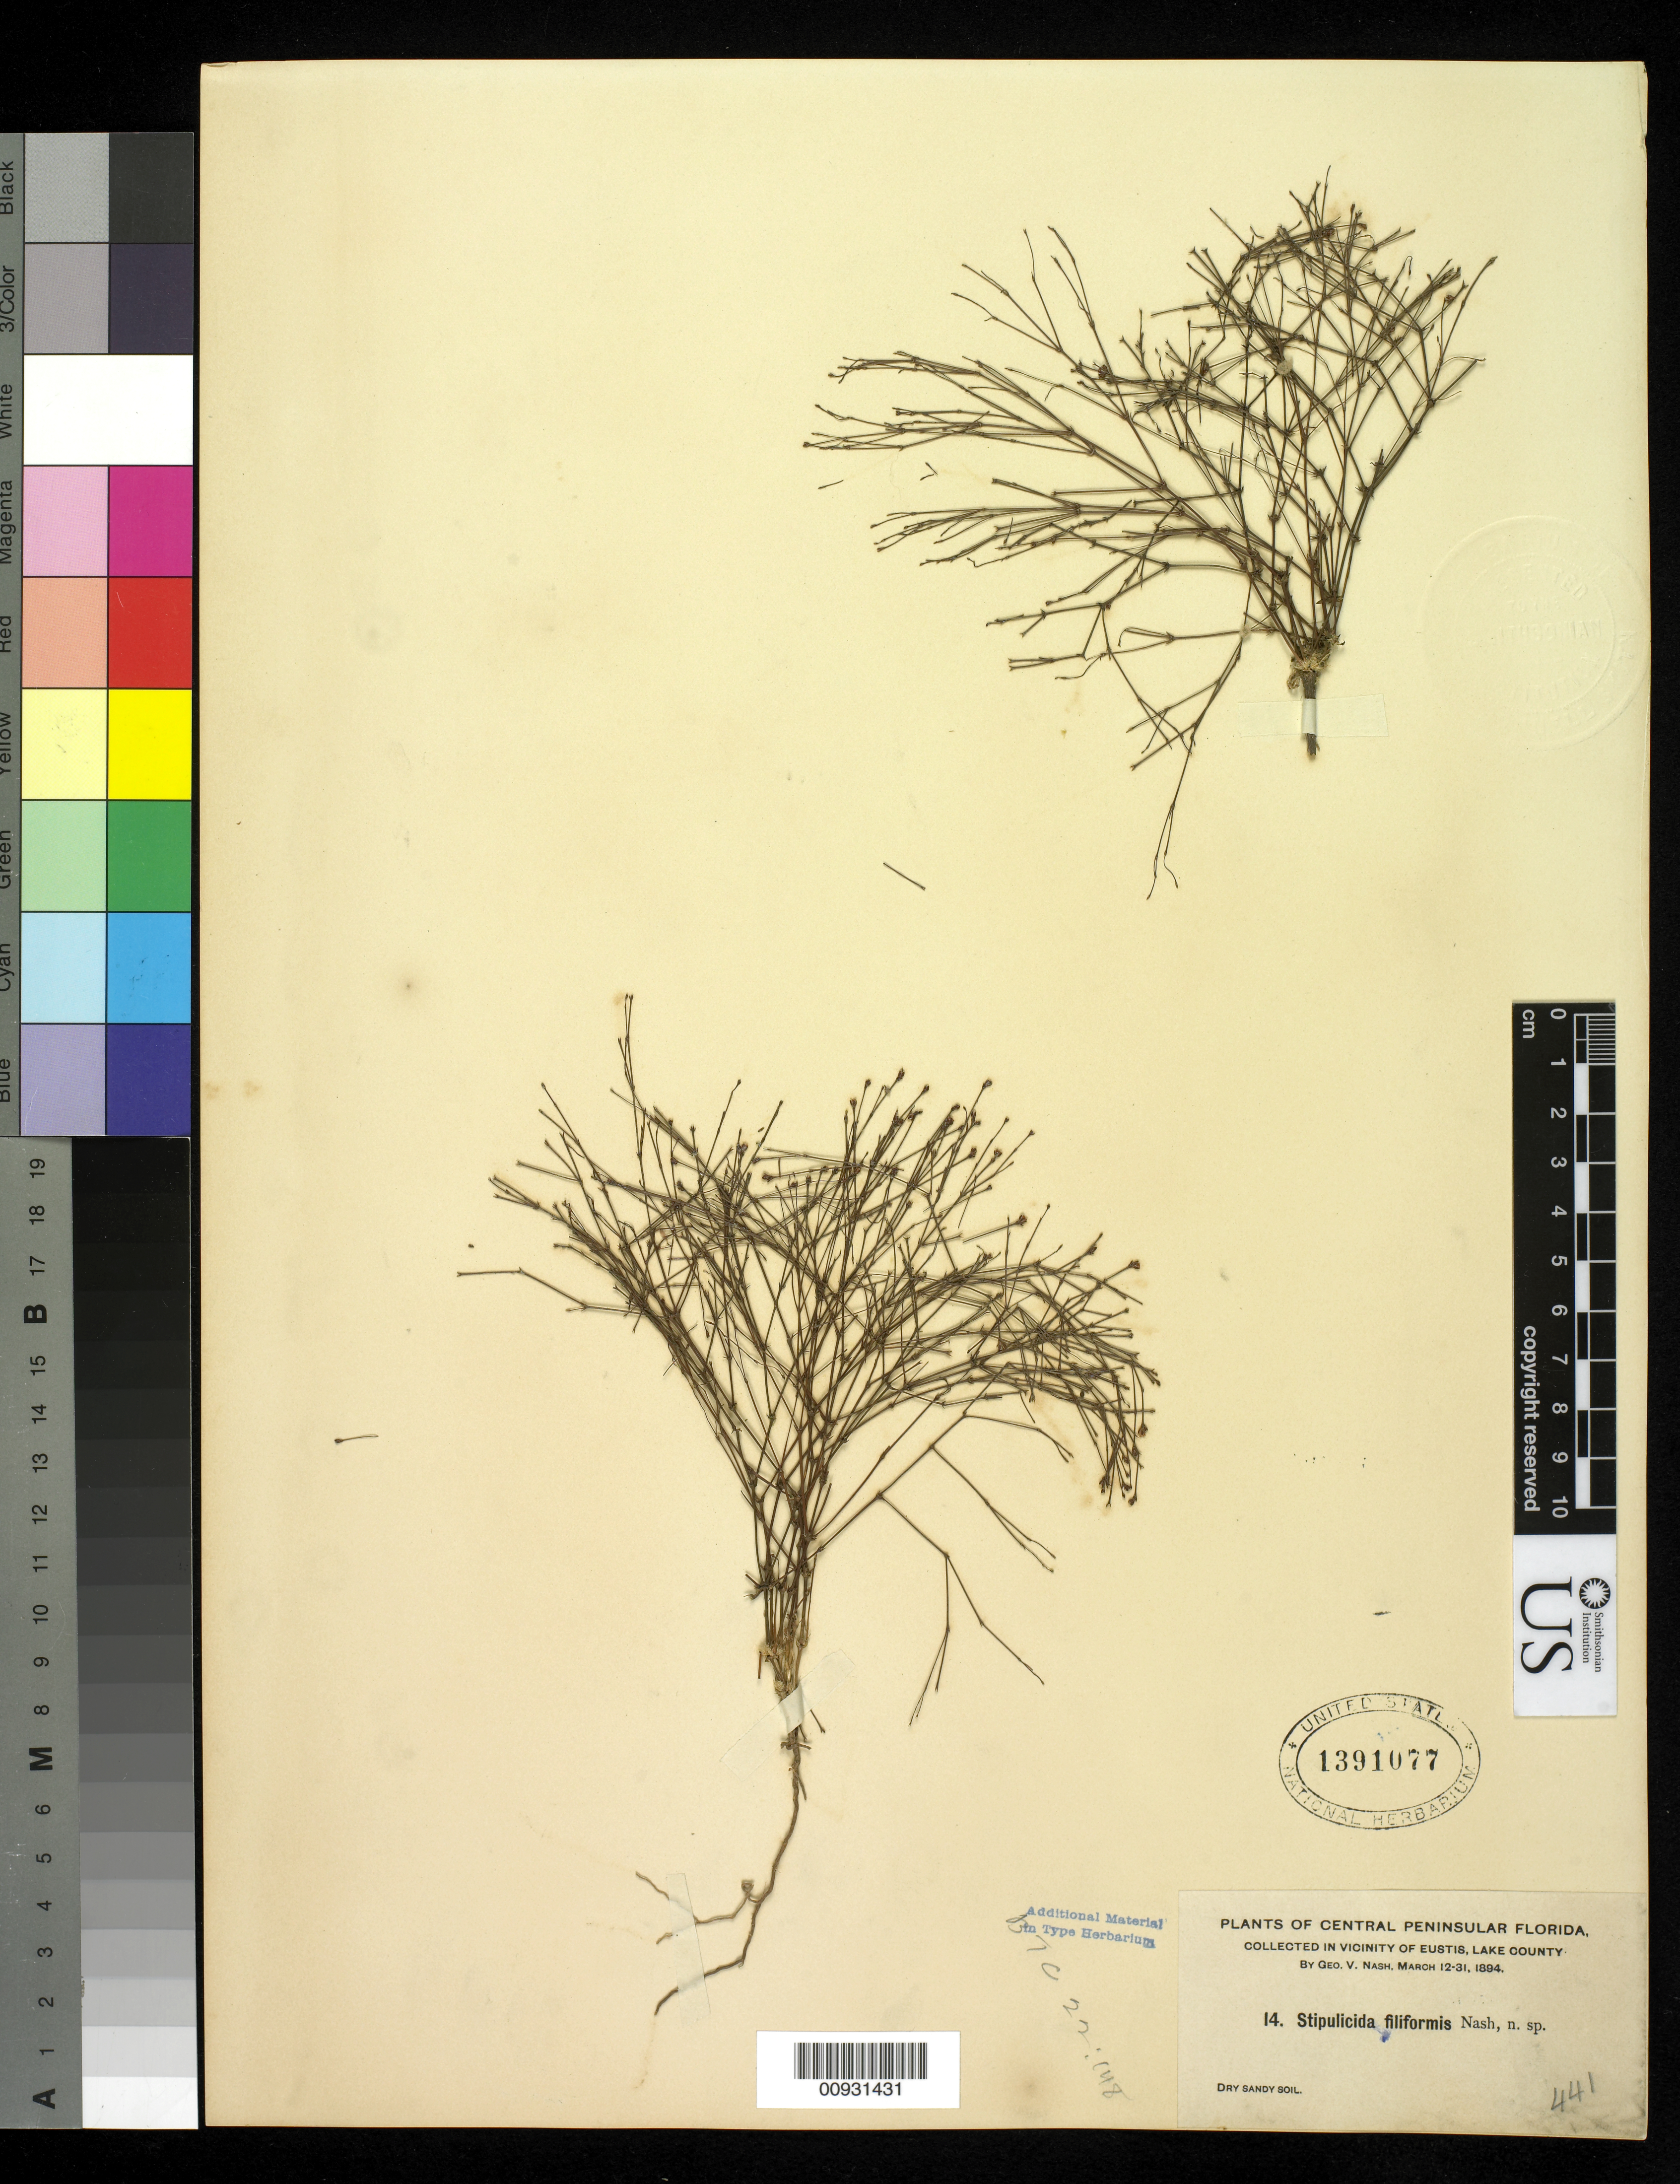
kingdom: Plantae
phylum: Tracheophyta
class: Magnoliopsida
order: Caryophyllales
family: Caryophyllaceae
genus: Stipulicida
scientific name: Stipulicida filiformis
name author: Nash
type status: Isotype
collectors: G. V. Nash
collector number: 14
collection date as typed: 12 Mar 1894 to 31 Mar 1894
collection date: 1894-03-12/1894-03-31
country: United States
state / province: Florida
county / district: Lake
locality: Vicinity of Eustis.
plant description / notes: Specimen ex John Donnell Smith herbarium.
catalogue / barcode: US 1391077